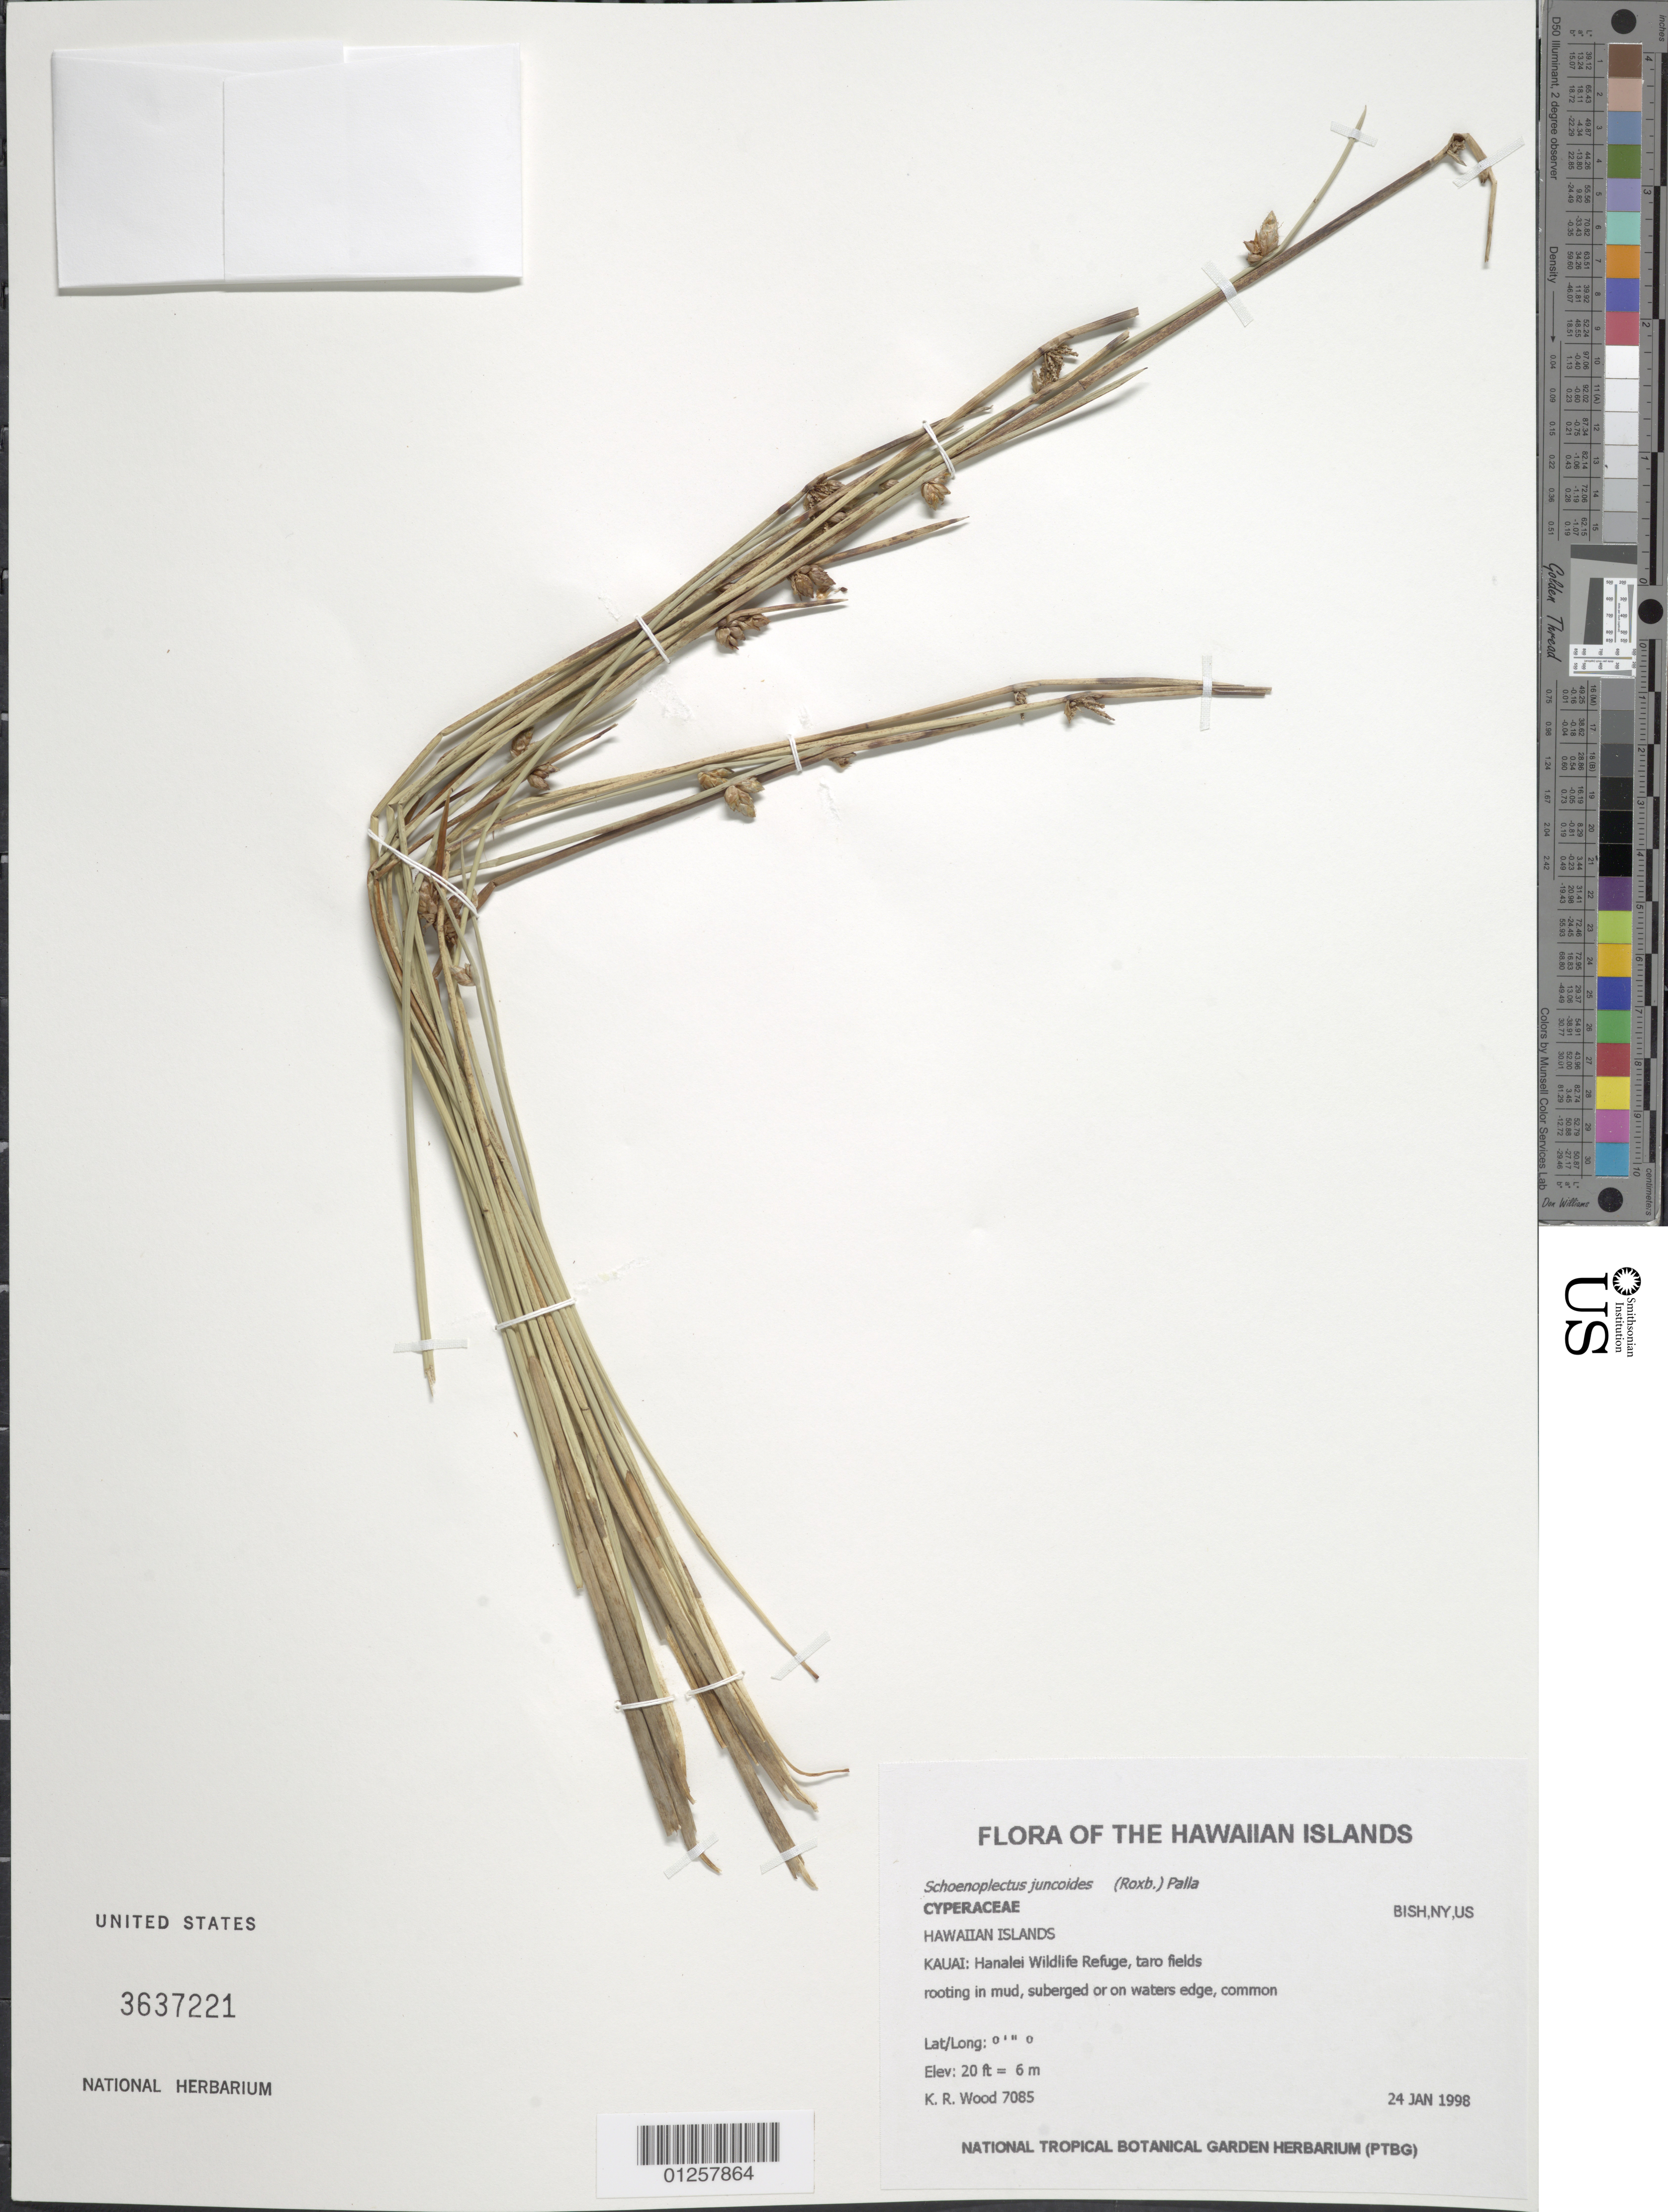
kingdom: Plantae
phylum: Tracheophyta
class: Liliopsida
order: Poales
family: Cyperaceae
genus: Schoenoplectiella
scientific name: Schoenoplectiella juncoides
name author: (Roxb.)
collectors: K. R. Wood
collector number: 7085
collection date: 1998-01-24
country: United States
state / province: Hawaii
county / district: Kaui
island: Kaua'i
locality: Hanalei Wildlife Refuge, taro fields.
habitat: Rooting in mud, submerged or on waters edge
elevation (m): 6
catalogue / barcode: US 3637221